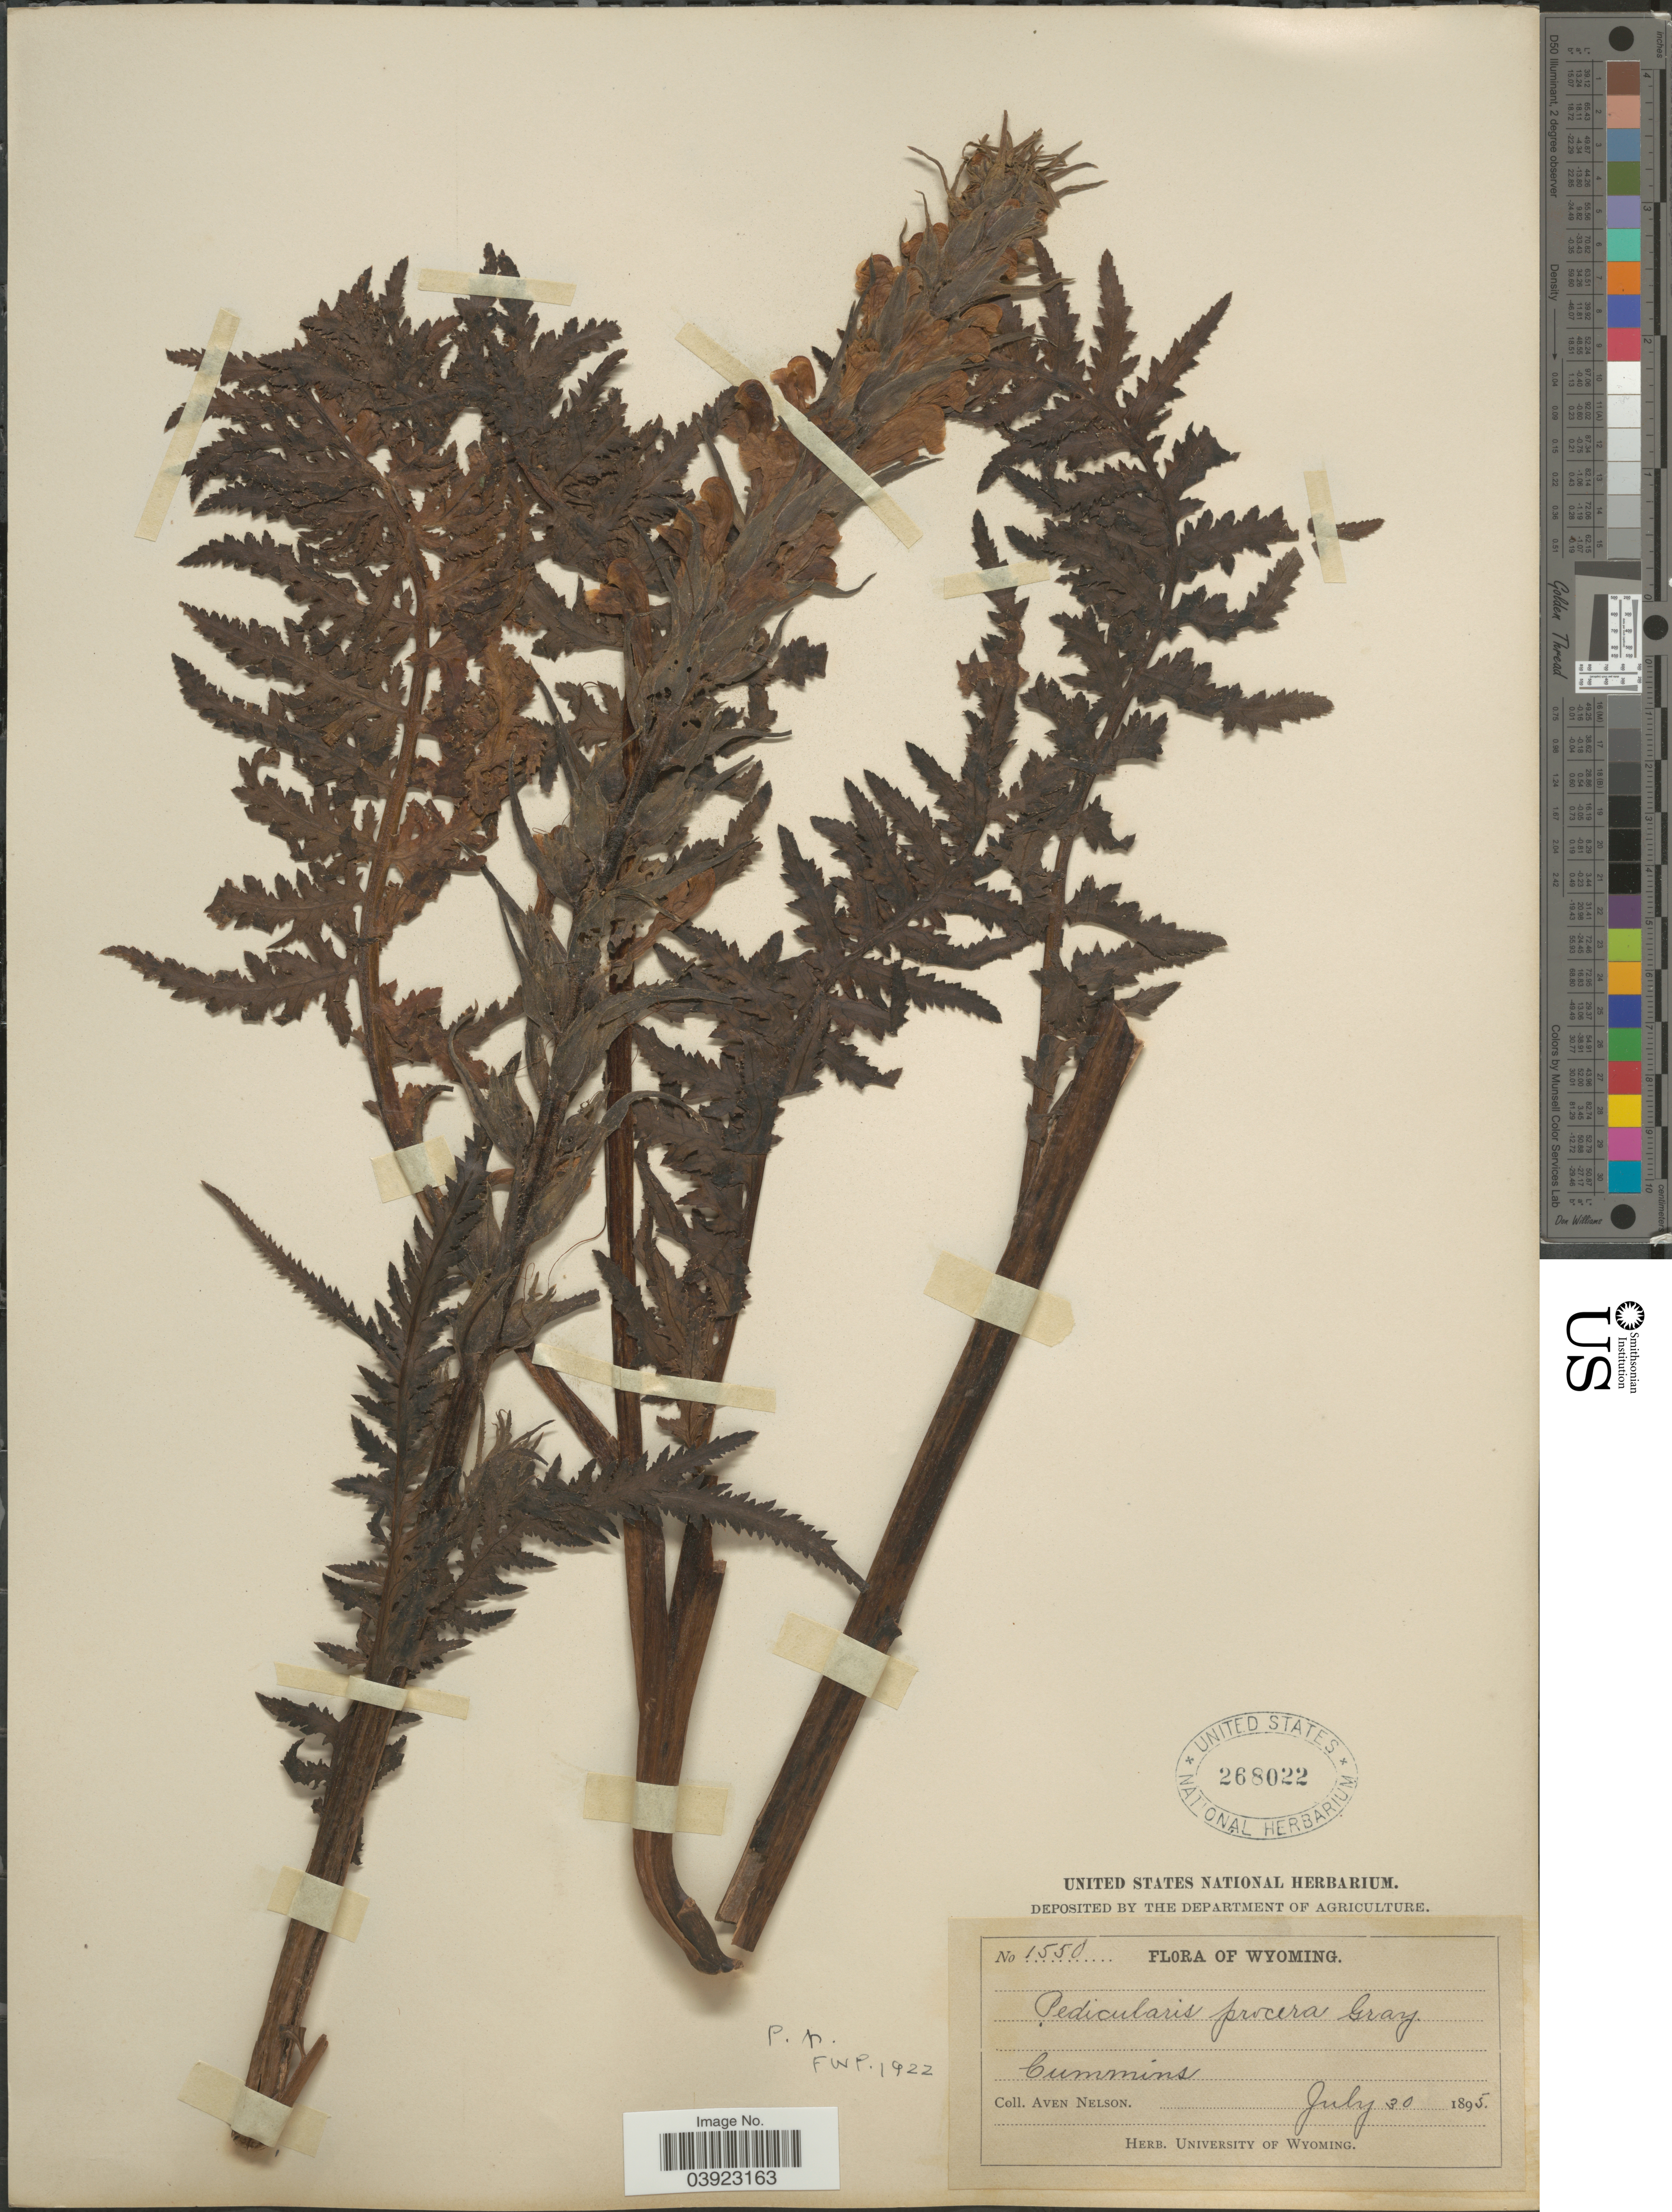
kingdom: Plantae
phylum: Tracheophyta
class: Magnoliopsida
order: Lamiales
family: Orobanchaceae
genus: Pedicularis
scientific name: Pedicularis procera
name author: A. Gray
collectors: A. Nelson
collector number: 1550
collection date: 1895-07-30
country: United States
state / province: Wyoming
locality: Cummins.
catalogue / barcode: US 268022